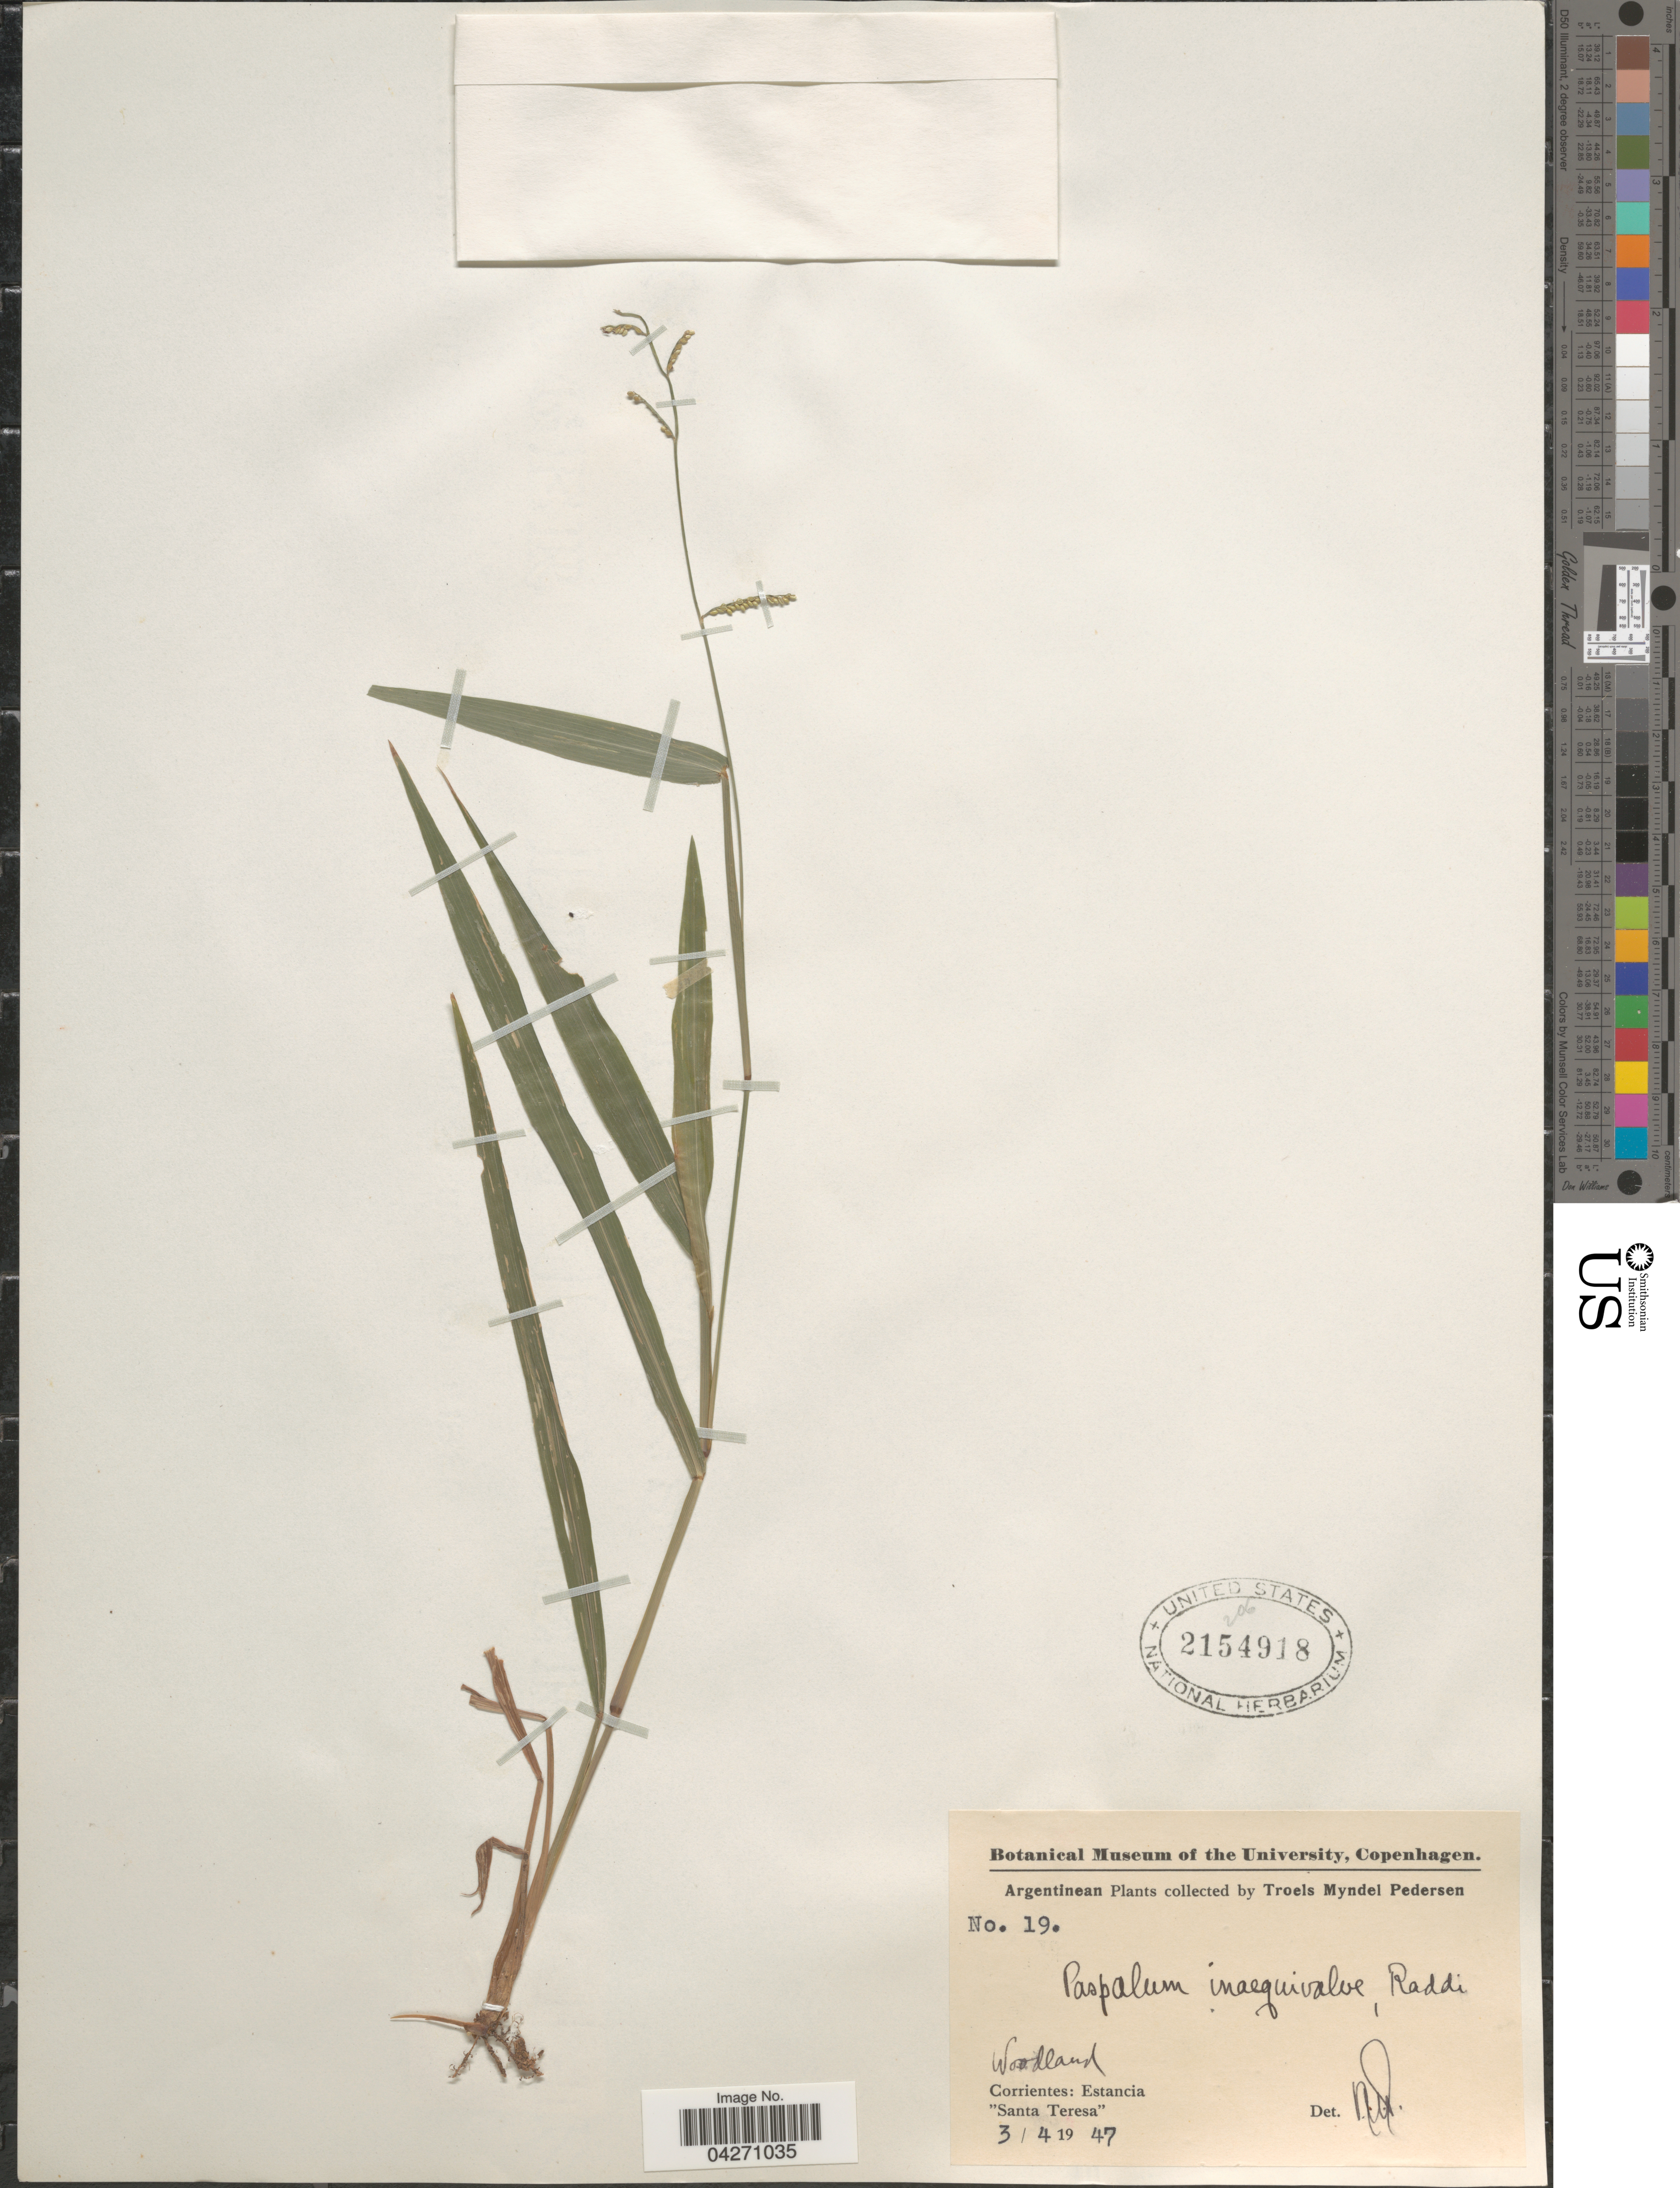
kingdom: Plantae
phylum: Tracheophyta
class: Liliopsida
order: Poales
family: Poaceae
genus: Paspalum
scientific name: Paspalum inaequivalve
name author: Raddi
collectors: T. Pederson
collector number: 19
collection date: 1947-04-03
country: Argentina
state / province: Corrientes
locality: Estancia "Santa Teresa".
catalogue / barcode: US 2154918